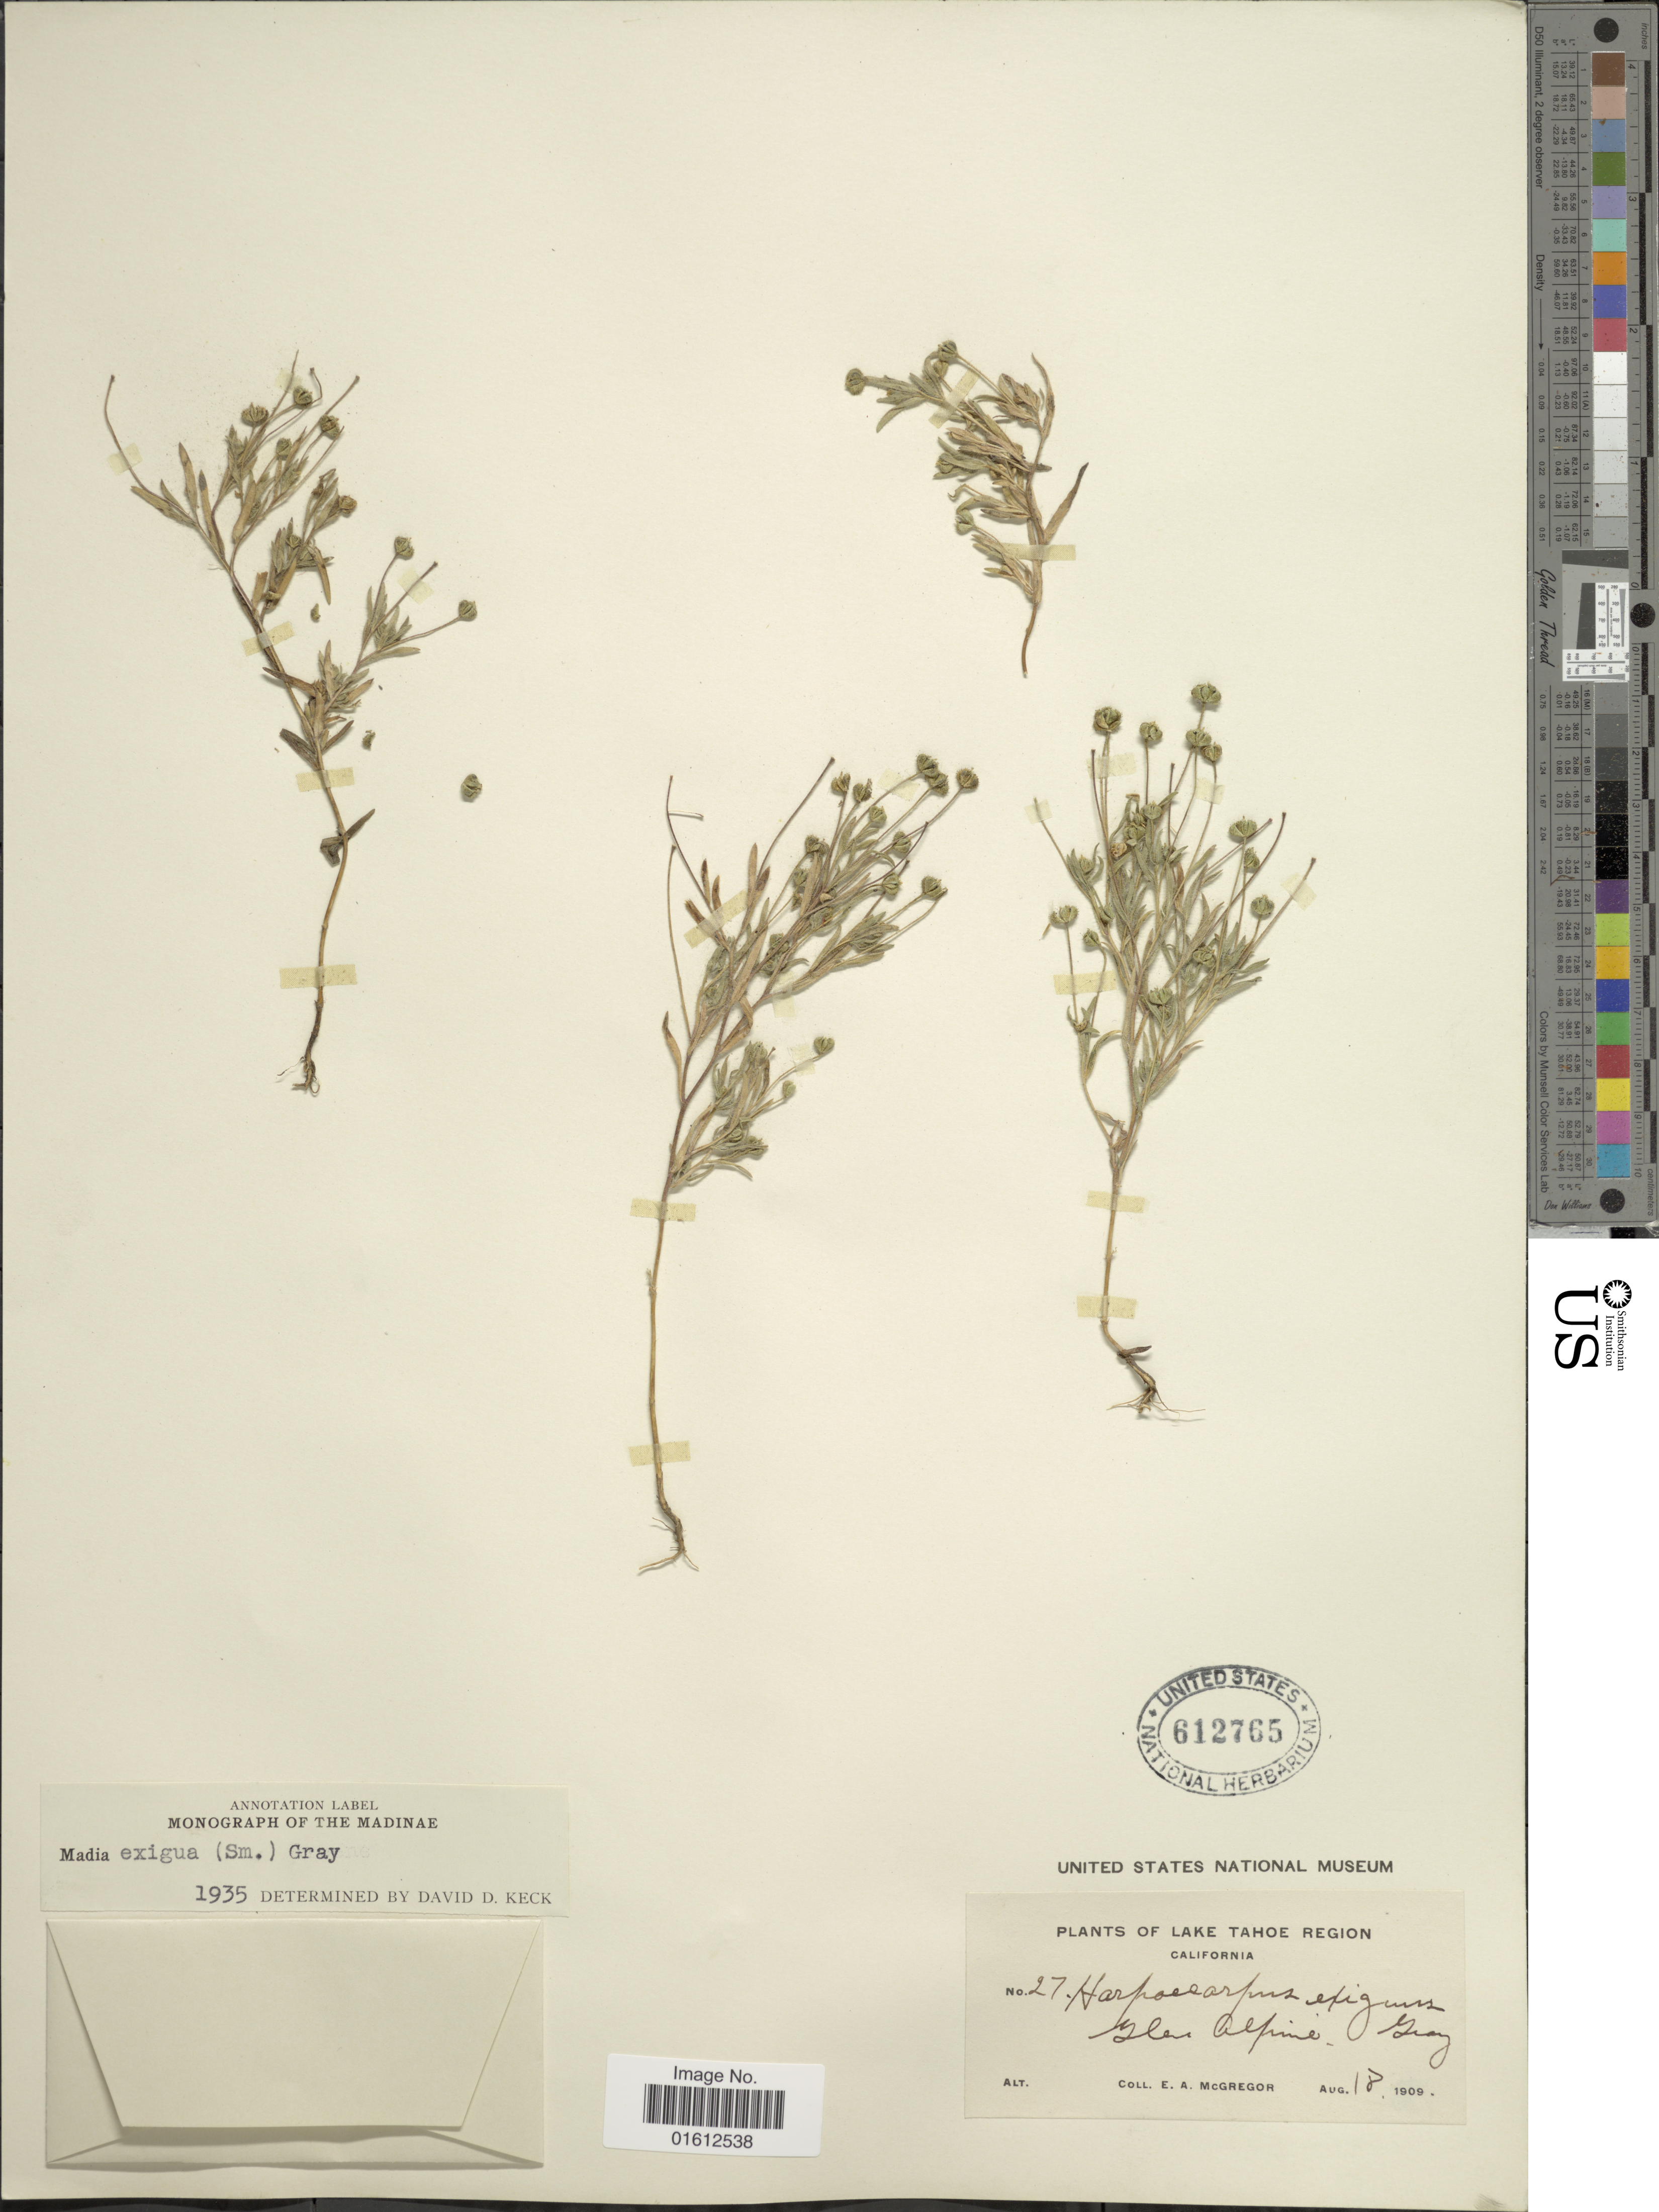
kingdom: Plantae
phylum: Tracheophyta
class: Magnoliopsida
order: Asterales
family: Asteraceae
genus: Madia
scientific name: Madia exigua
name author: (Sm.) A. Gray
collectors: E. A. McGregor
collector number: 27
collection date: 1909-08-18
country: United States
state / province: California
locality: Lake Tahoe Region. Glen Alpine.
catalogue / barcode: US 612765